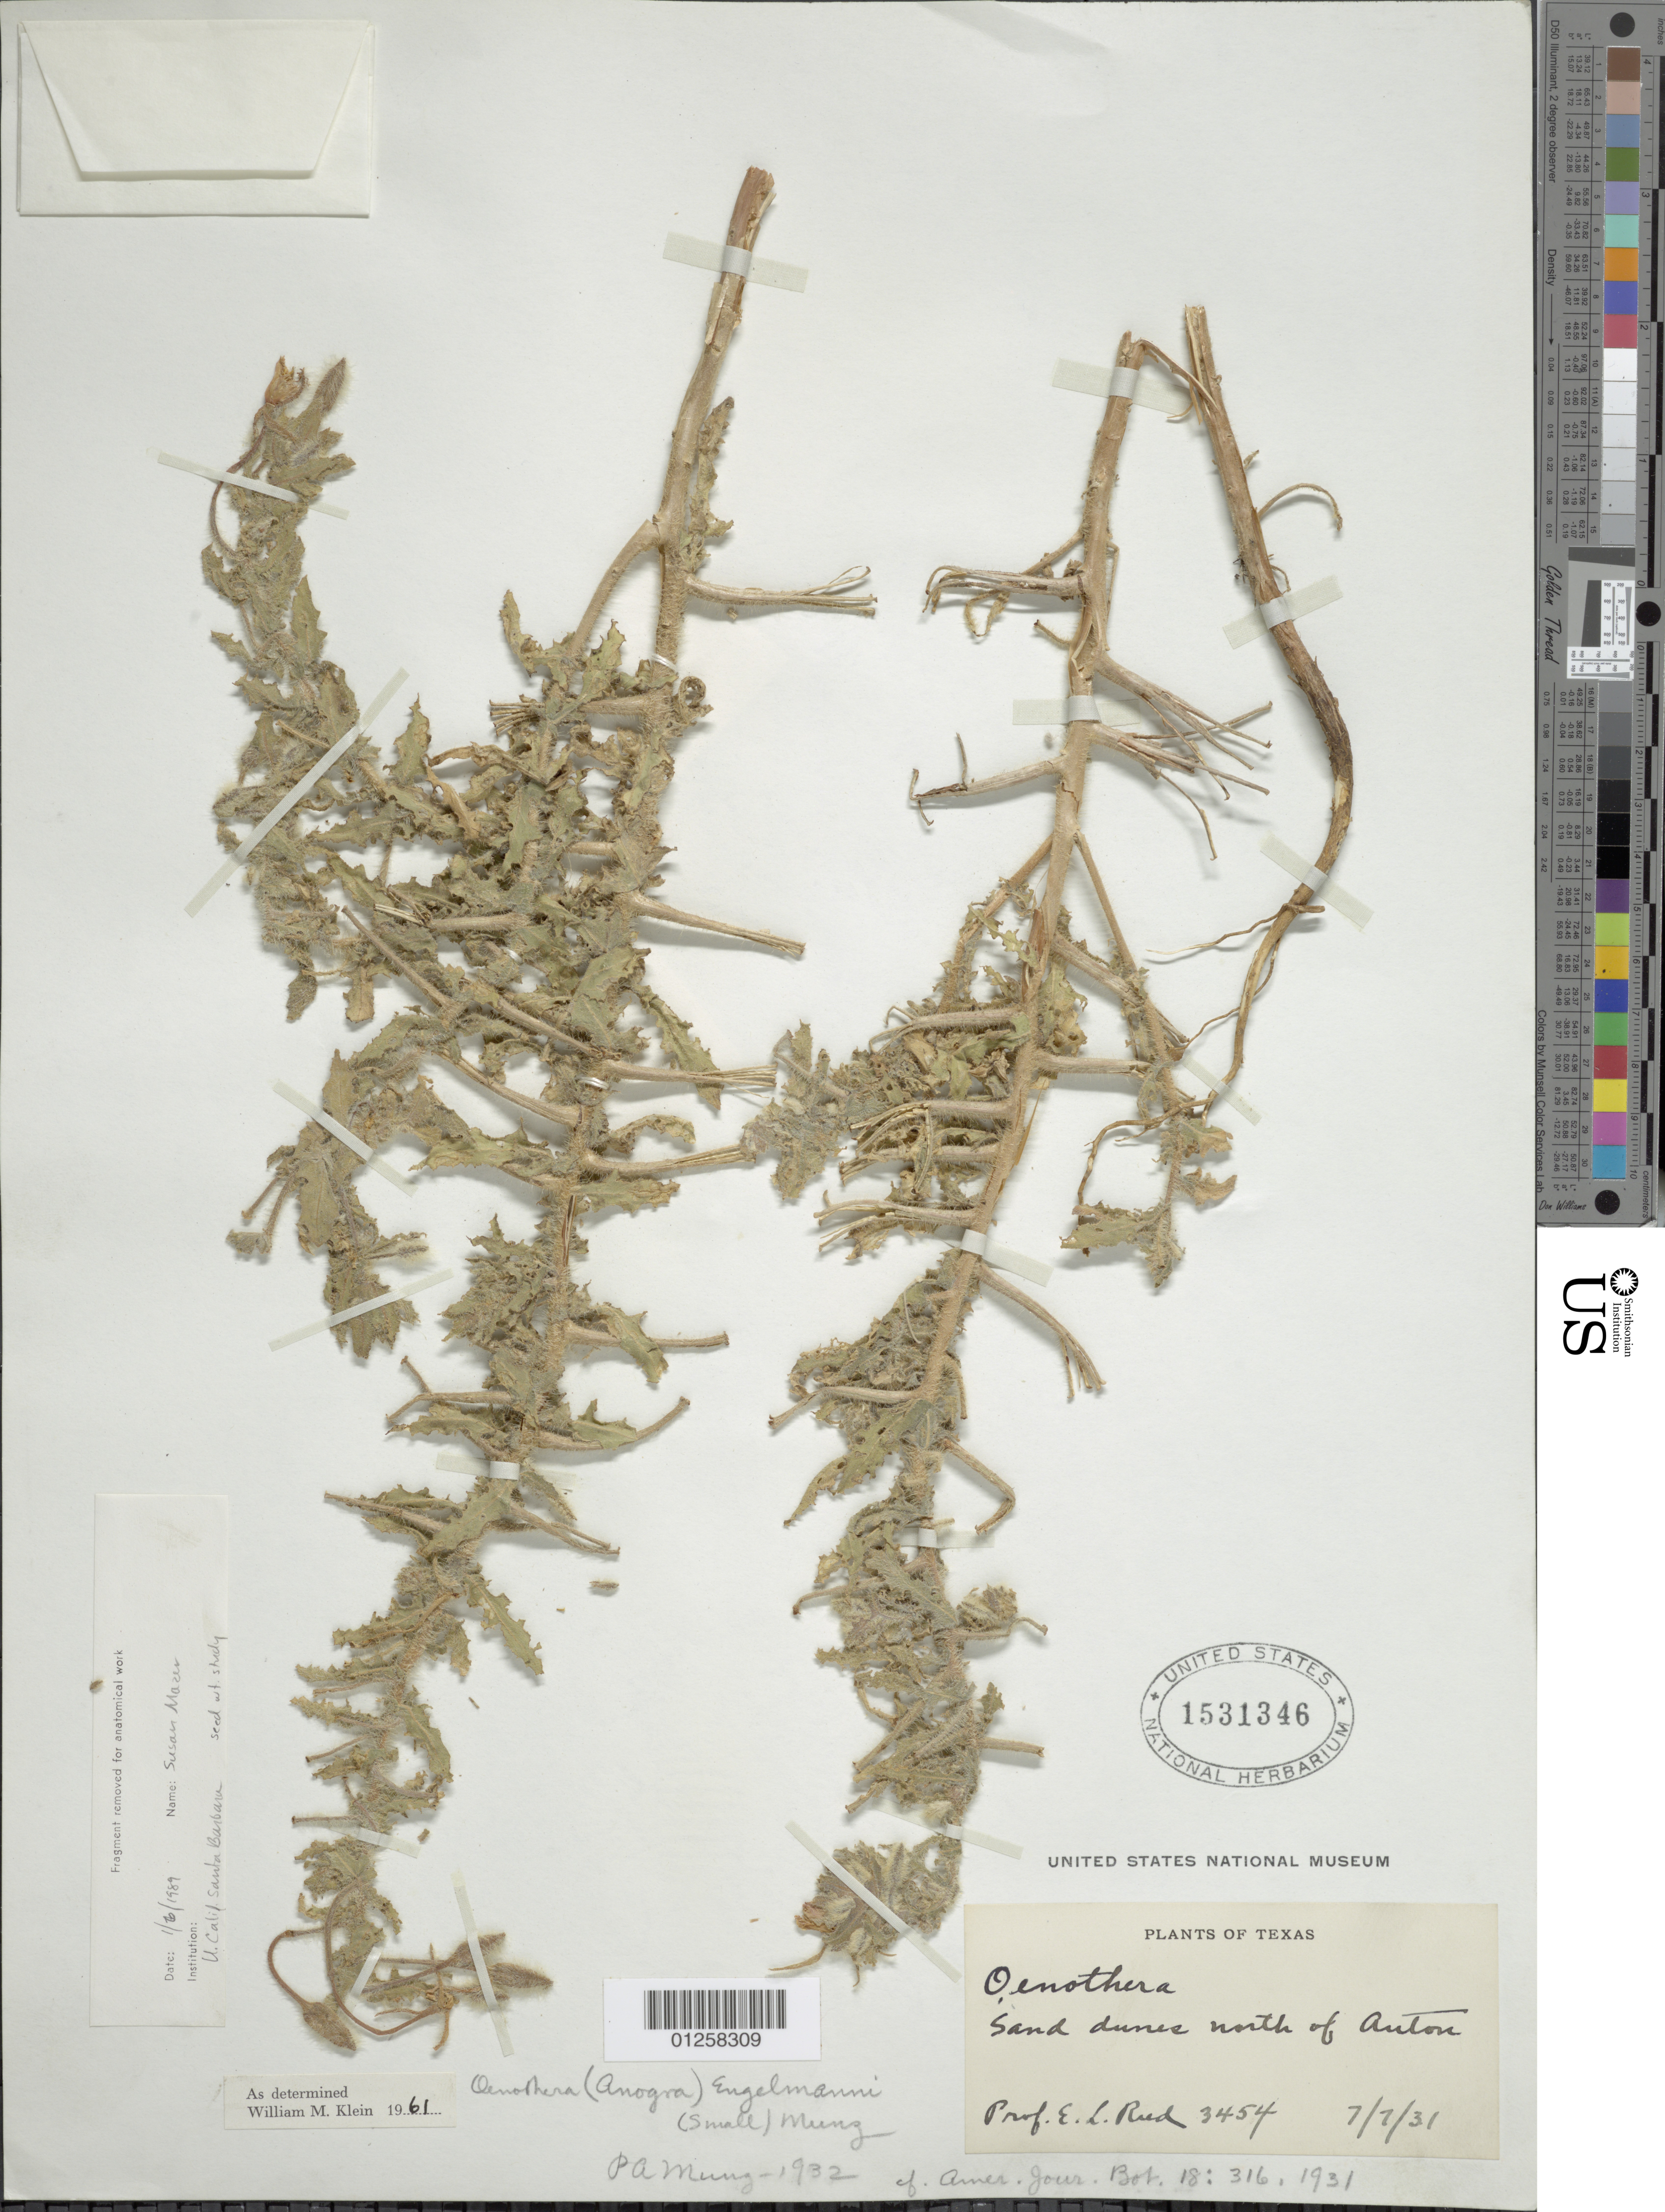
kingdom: Plantae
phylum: Tracheophyta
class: Magnoliopsida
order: Myrtales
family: Onagraceae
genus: Oenothera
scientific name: Oenothera engelmannii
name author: (Small) Munz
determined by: Klein, W. M.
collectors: E. Reed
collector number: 3454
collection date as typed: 7/7/31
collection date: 1931-07-07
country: United States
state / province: Texas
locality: N of Anton.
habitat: Sand dunes.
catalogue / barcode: US 1531346